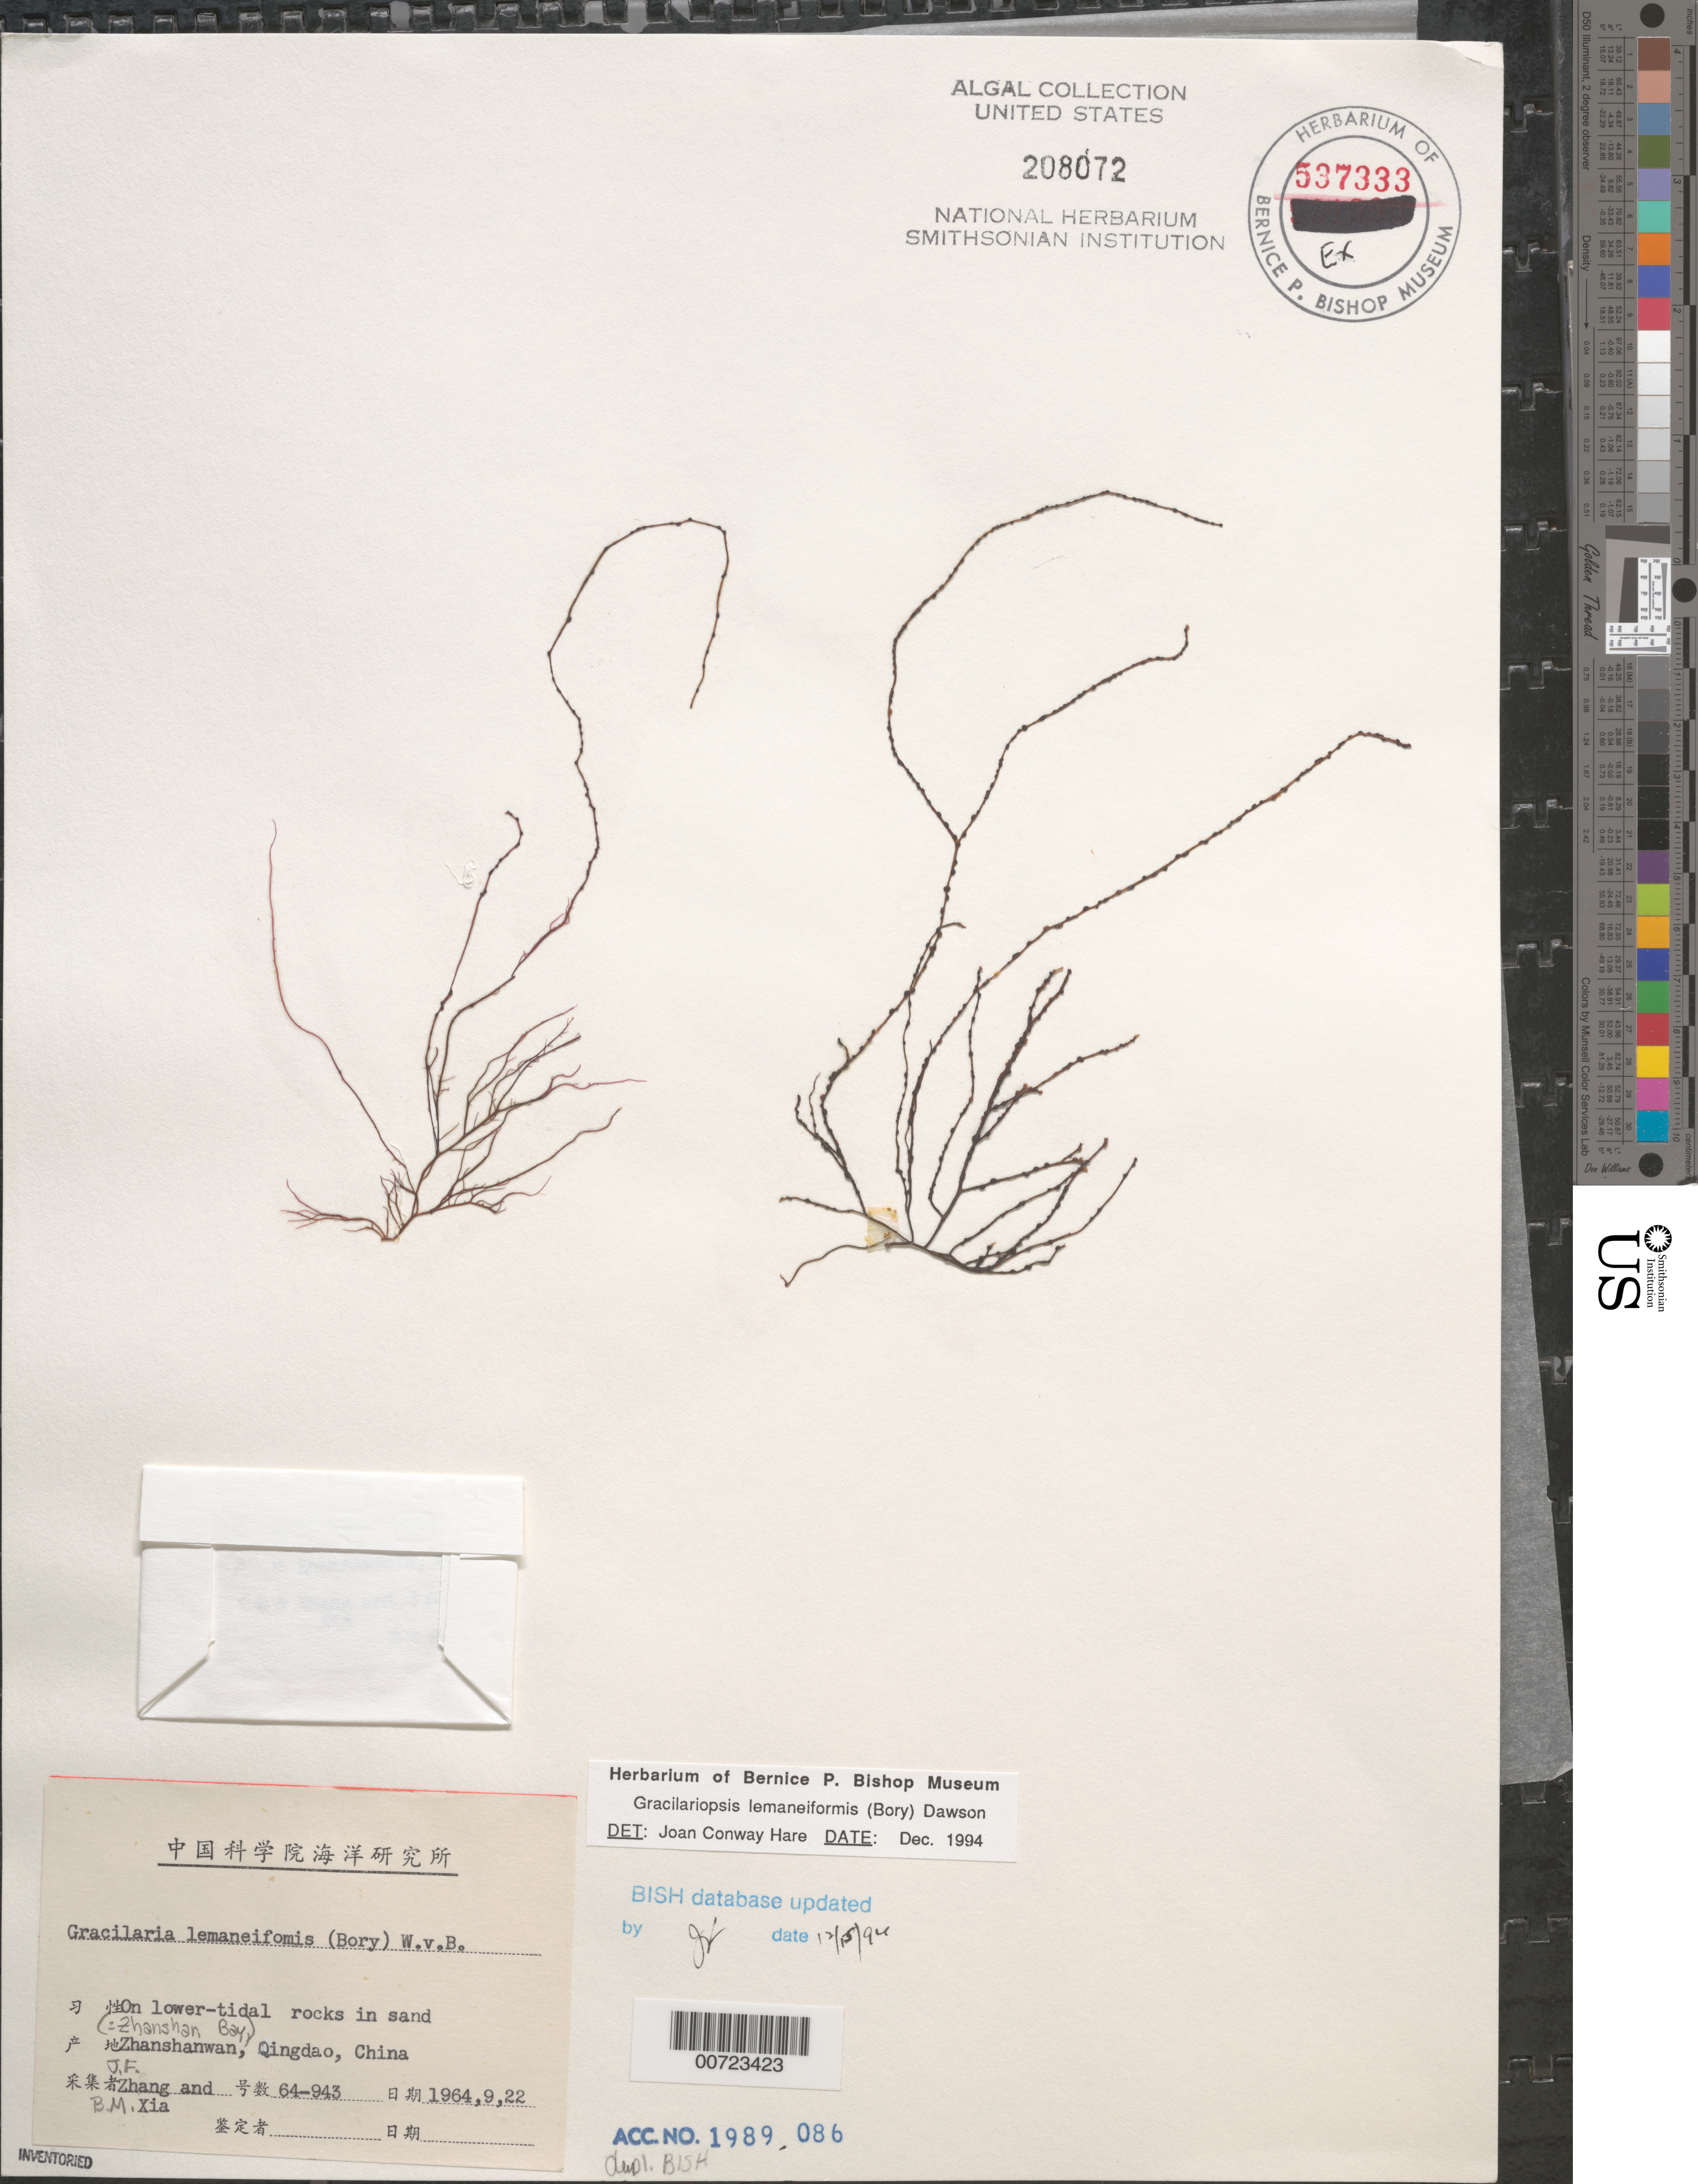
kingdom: Plantae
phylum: Rhodophyta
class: Florideophyceae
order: Gracilariales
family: Gracilariaceae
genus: Gracilariopsis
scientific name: Gracilariopsis lemaneiformis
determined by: Hare, Joan Conway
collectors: J. Zhang & B. Xia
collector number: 64-943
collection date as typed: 22 Sep 1964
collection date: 1964-09-22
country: China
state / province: Shandong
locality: Zhanshanwan, Qingdao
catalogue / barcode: US 208072